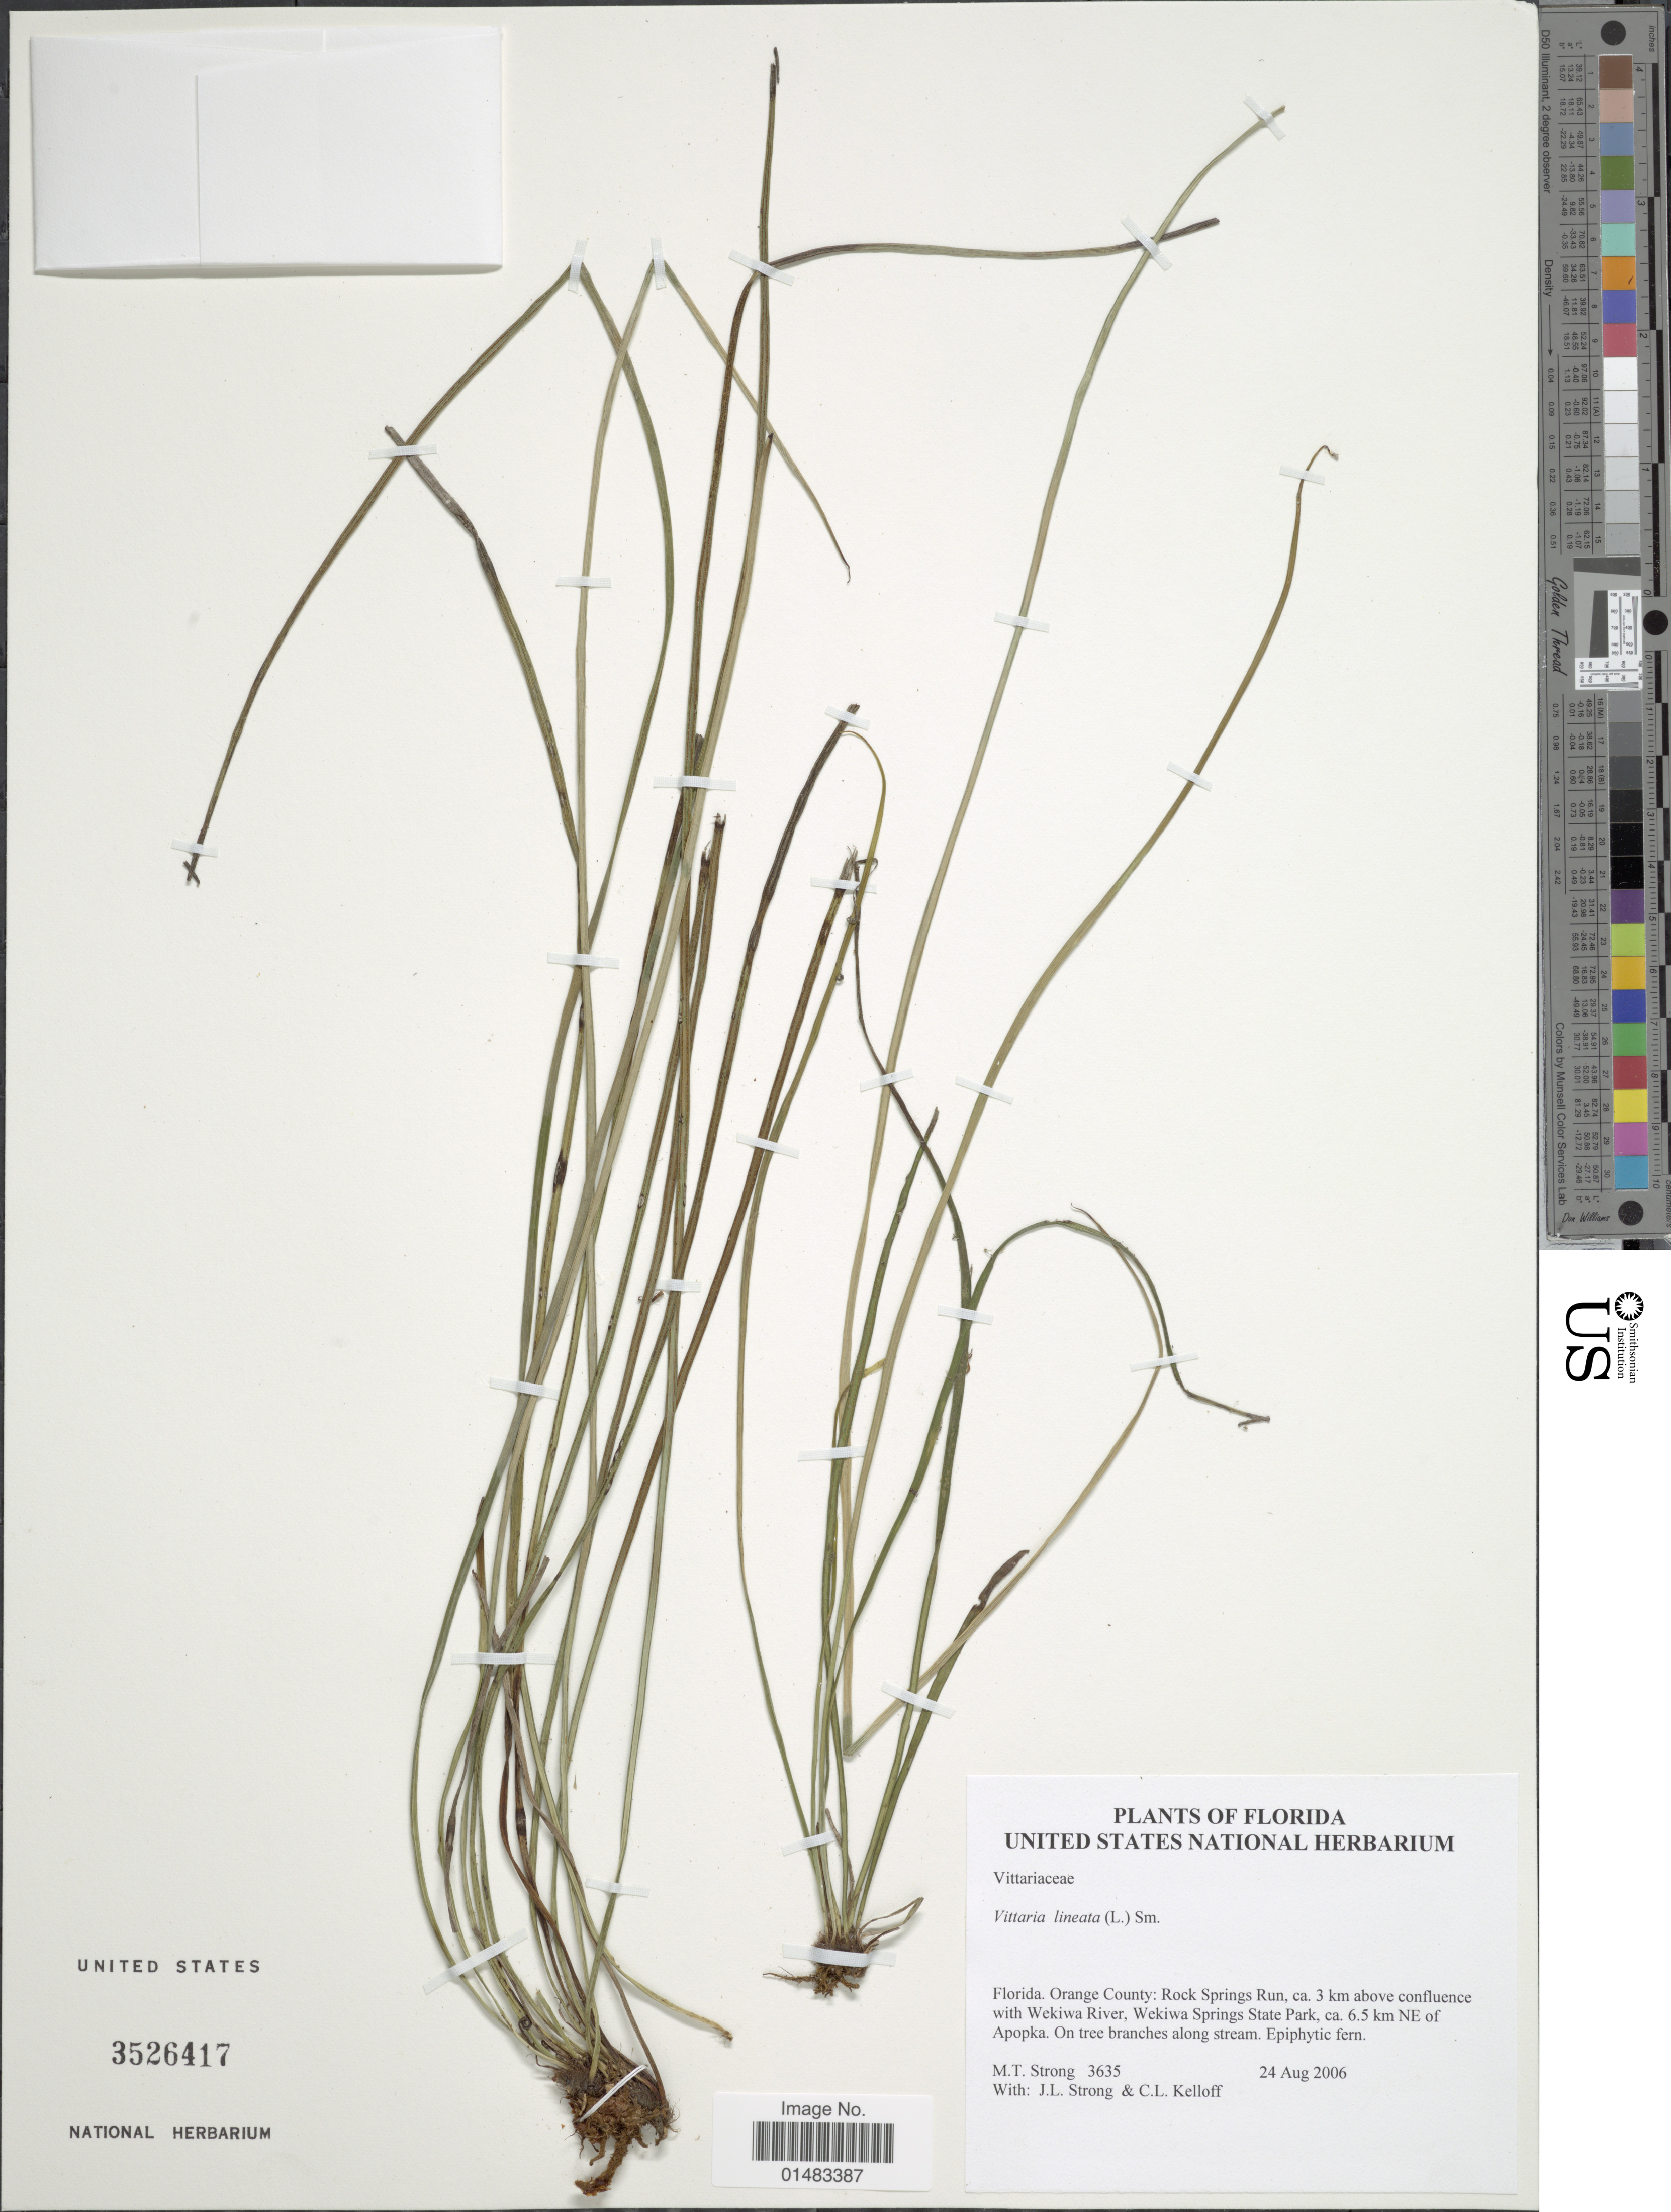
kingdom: Plantae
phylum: Tracheophyta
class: Polypodiopsida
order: Polypodiales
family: Pteridaceae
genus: Vittaria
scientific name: Vittaria lineata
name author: (L.) Sm.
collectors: J. L. Strong & C. Kellof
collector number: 3635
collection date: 2006-08-24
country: United States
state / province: Florida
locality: Plants of Florida, Orange County: Rock springs Run, ca. 3 km above confluence with Wekiwa River, Wekiwa Springs State Park. ca. 6.5 km NE of Apopka, on tree branches along stream. Epiphytic fern.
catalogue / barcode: US 3526417